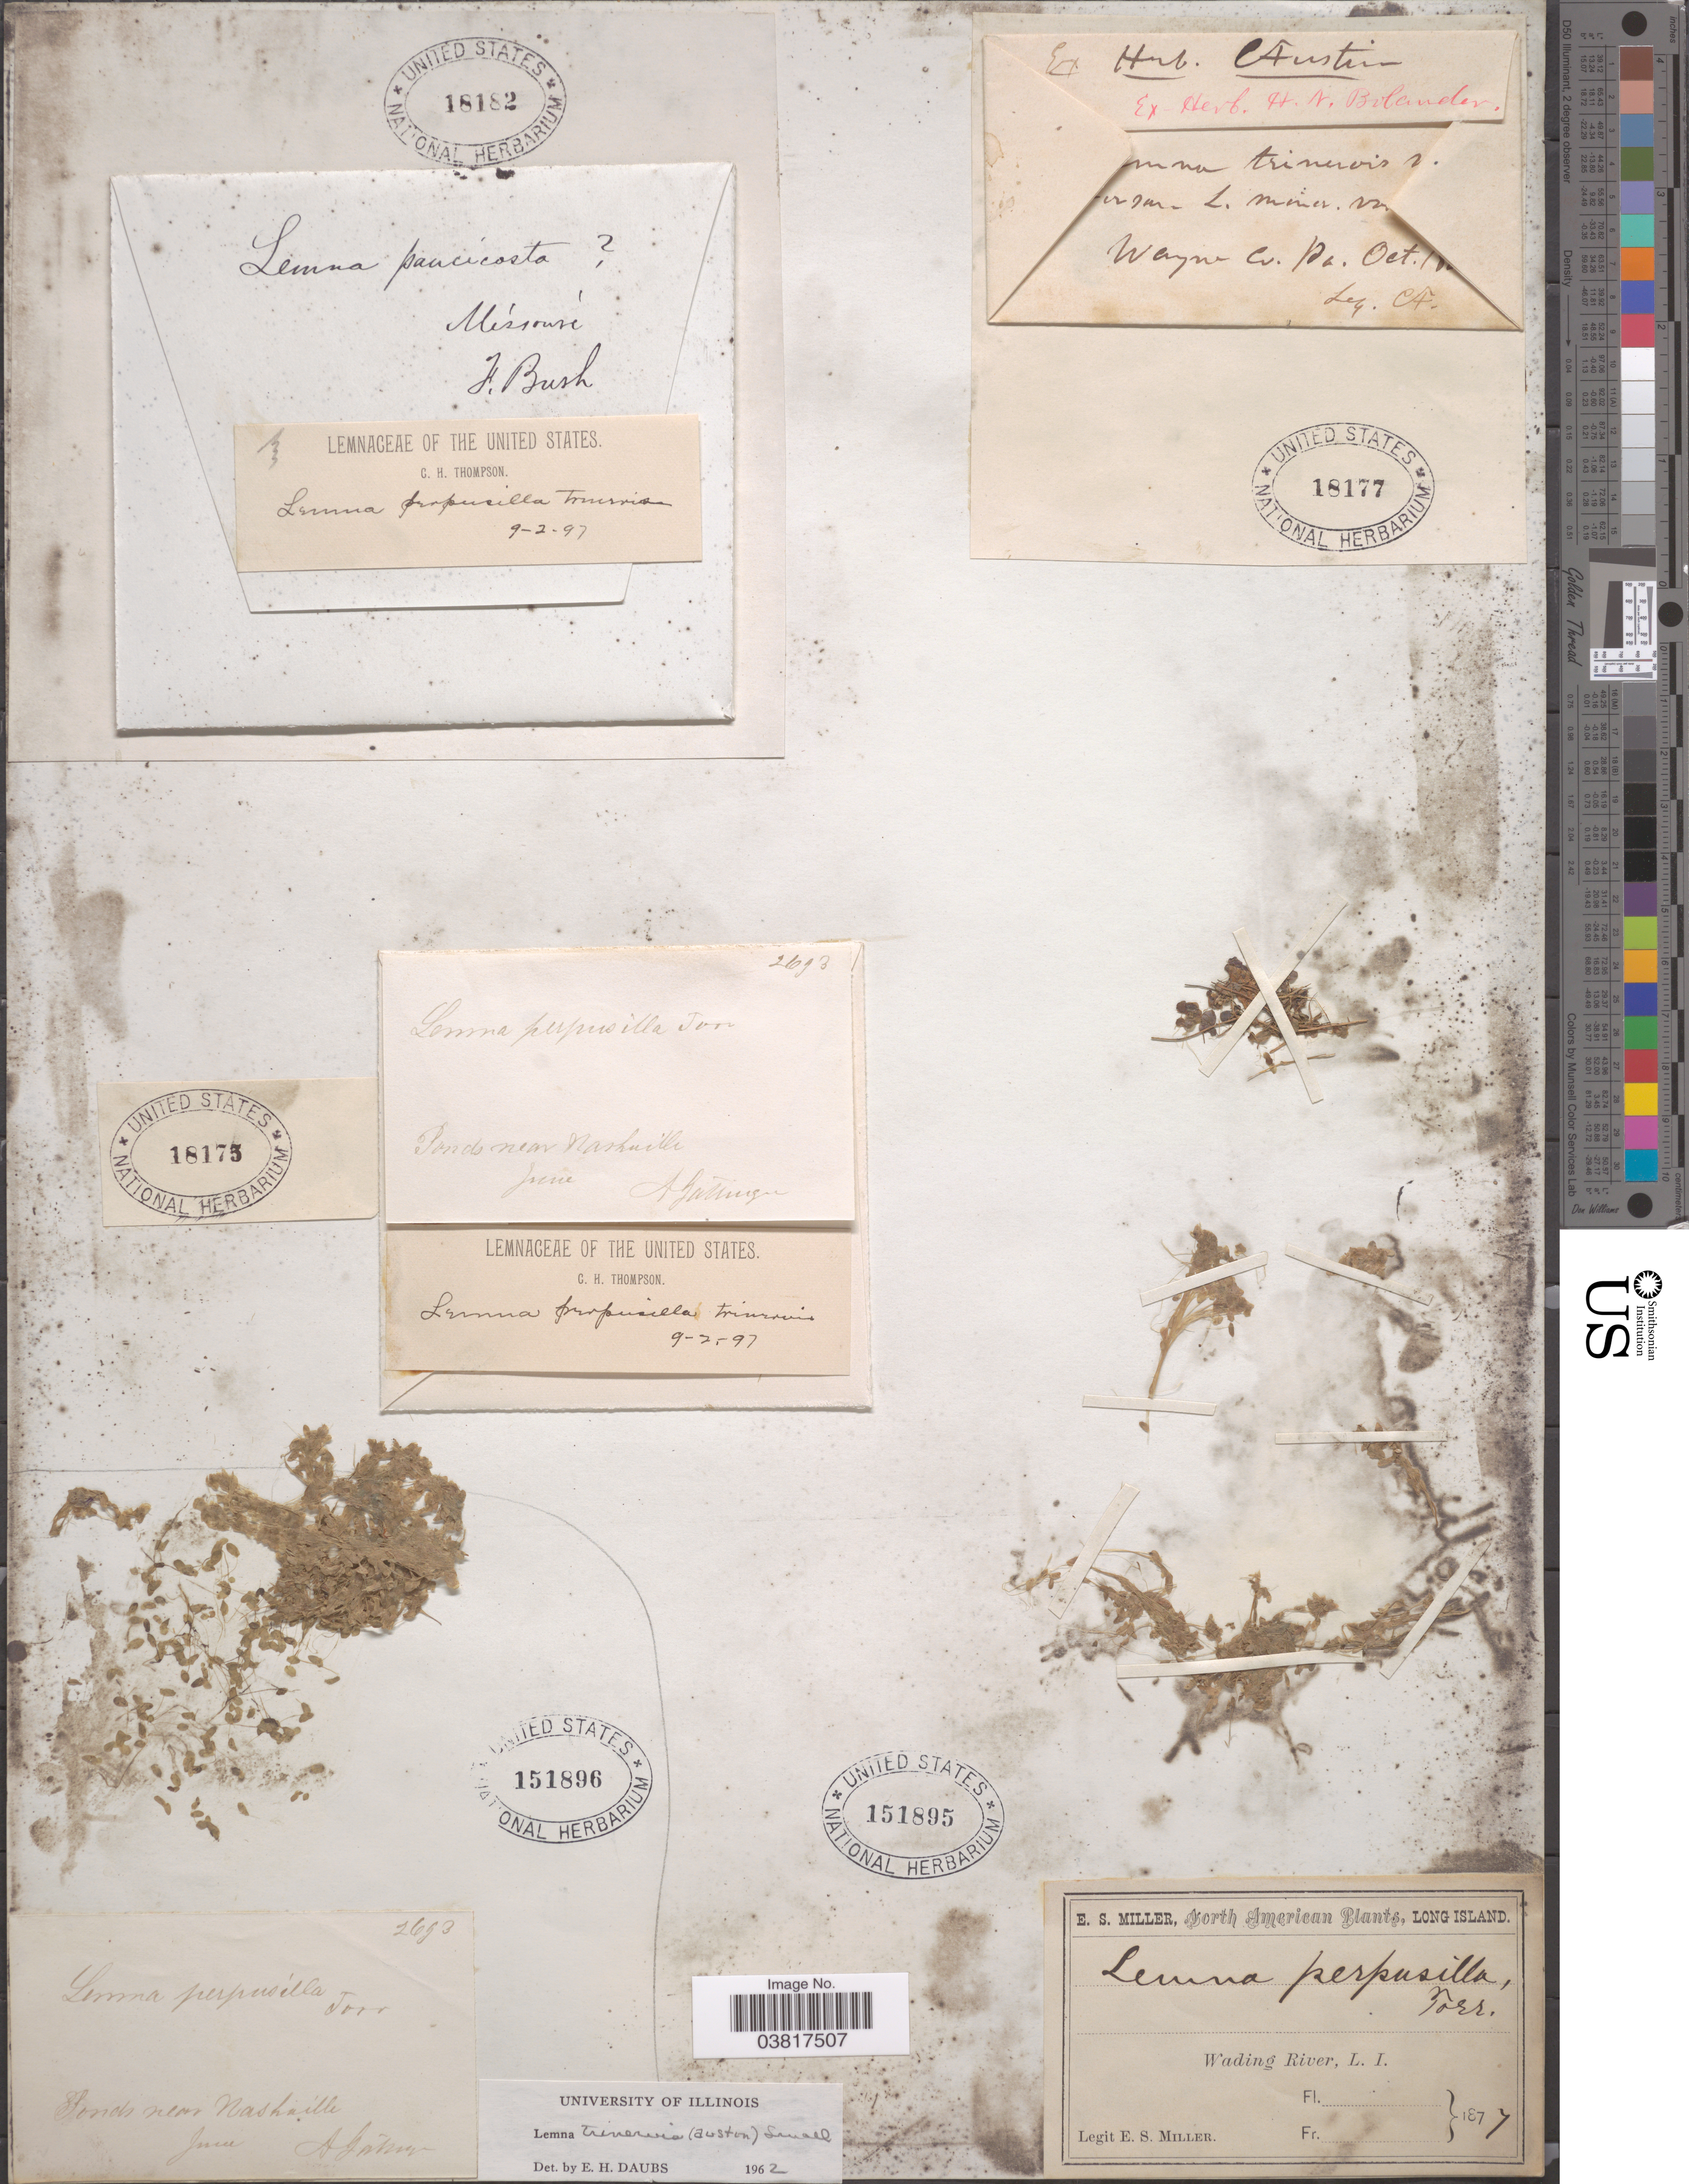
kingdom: Plantae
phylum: Tracheophyta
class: Liliopsida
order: Alismatales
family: Araceae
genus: Lemna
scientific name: Lemna trinervis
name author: Small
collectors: A. Gattinger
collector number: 2693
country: United States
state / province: Tennessee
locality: Ponds near Nashville.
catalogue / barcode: US 151896-4